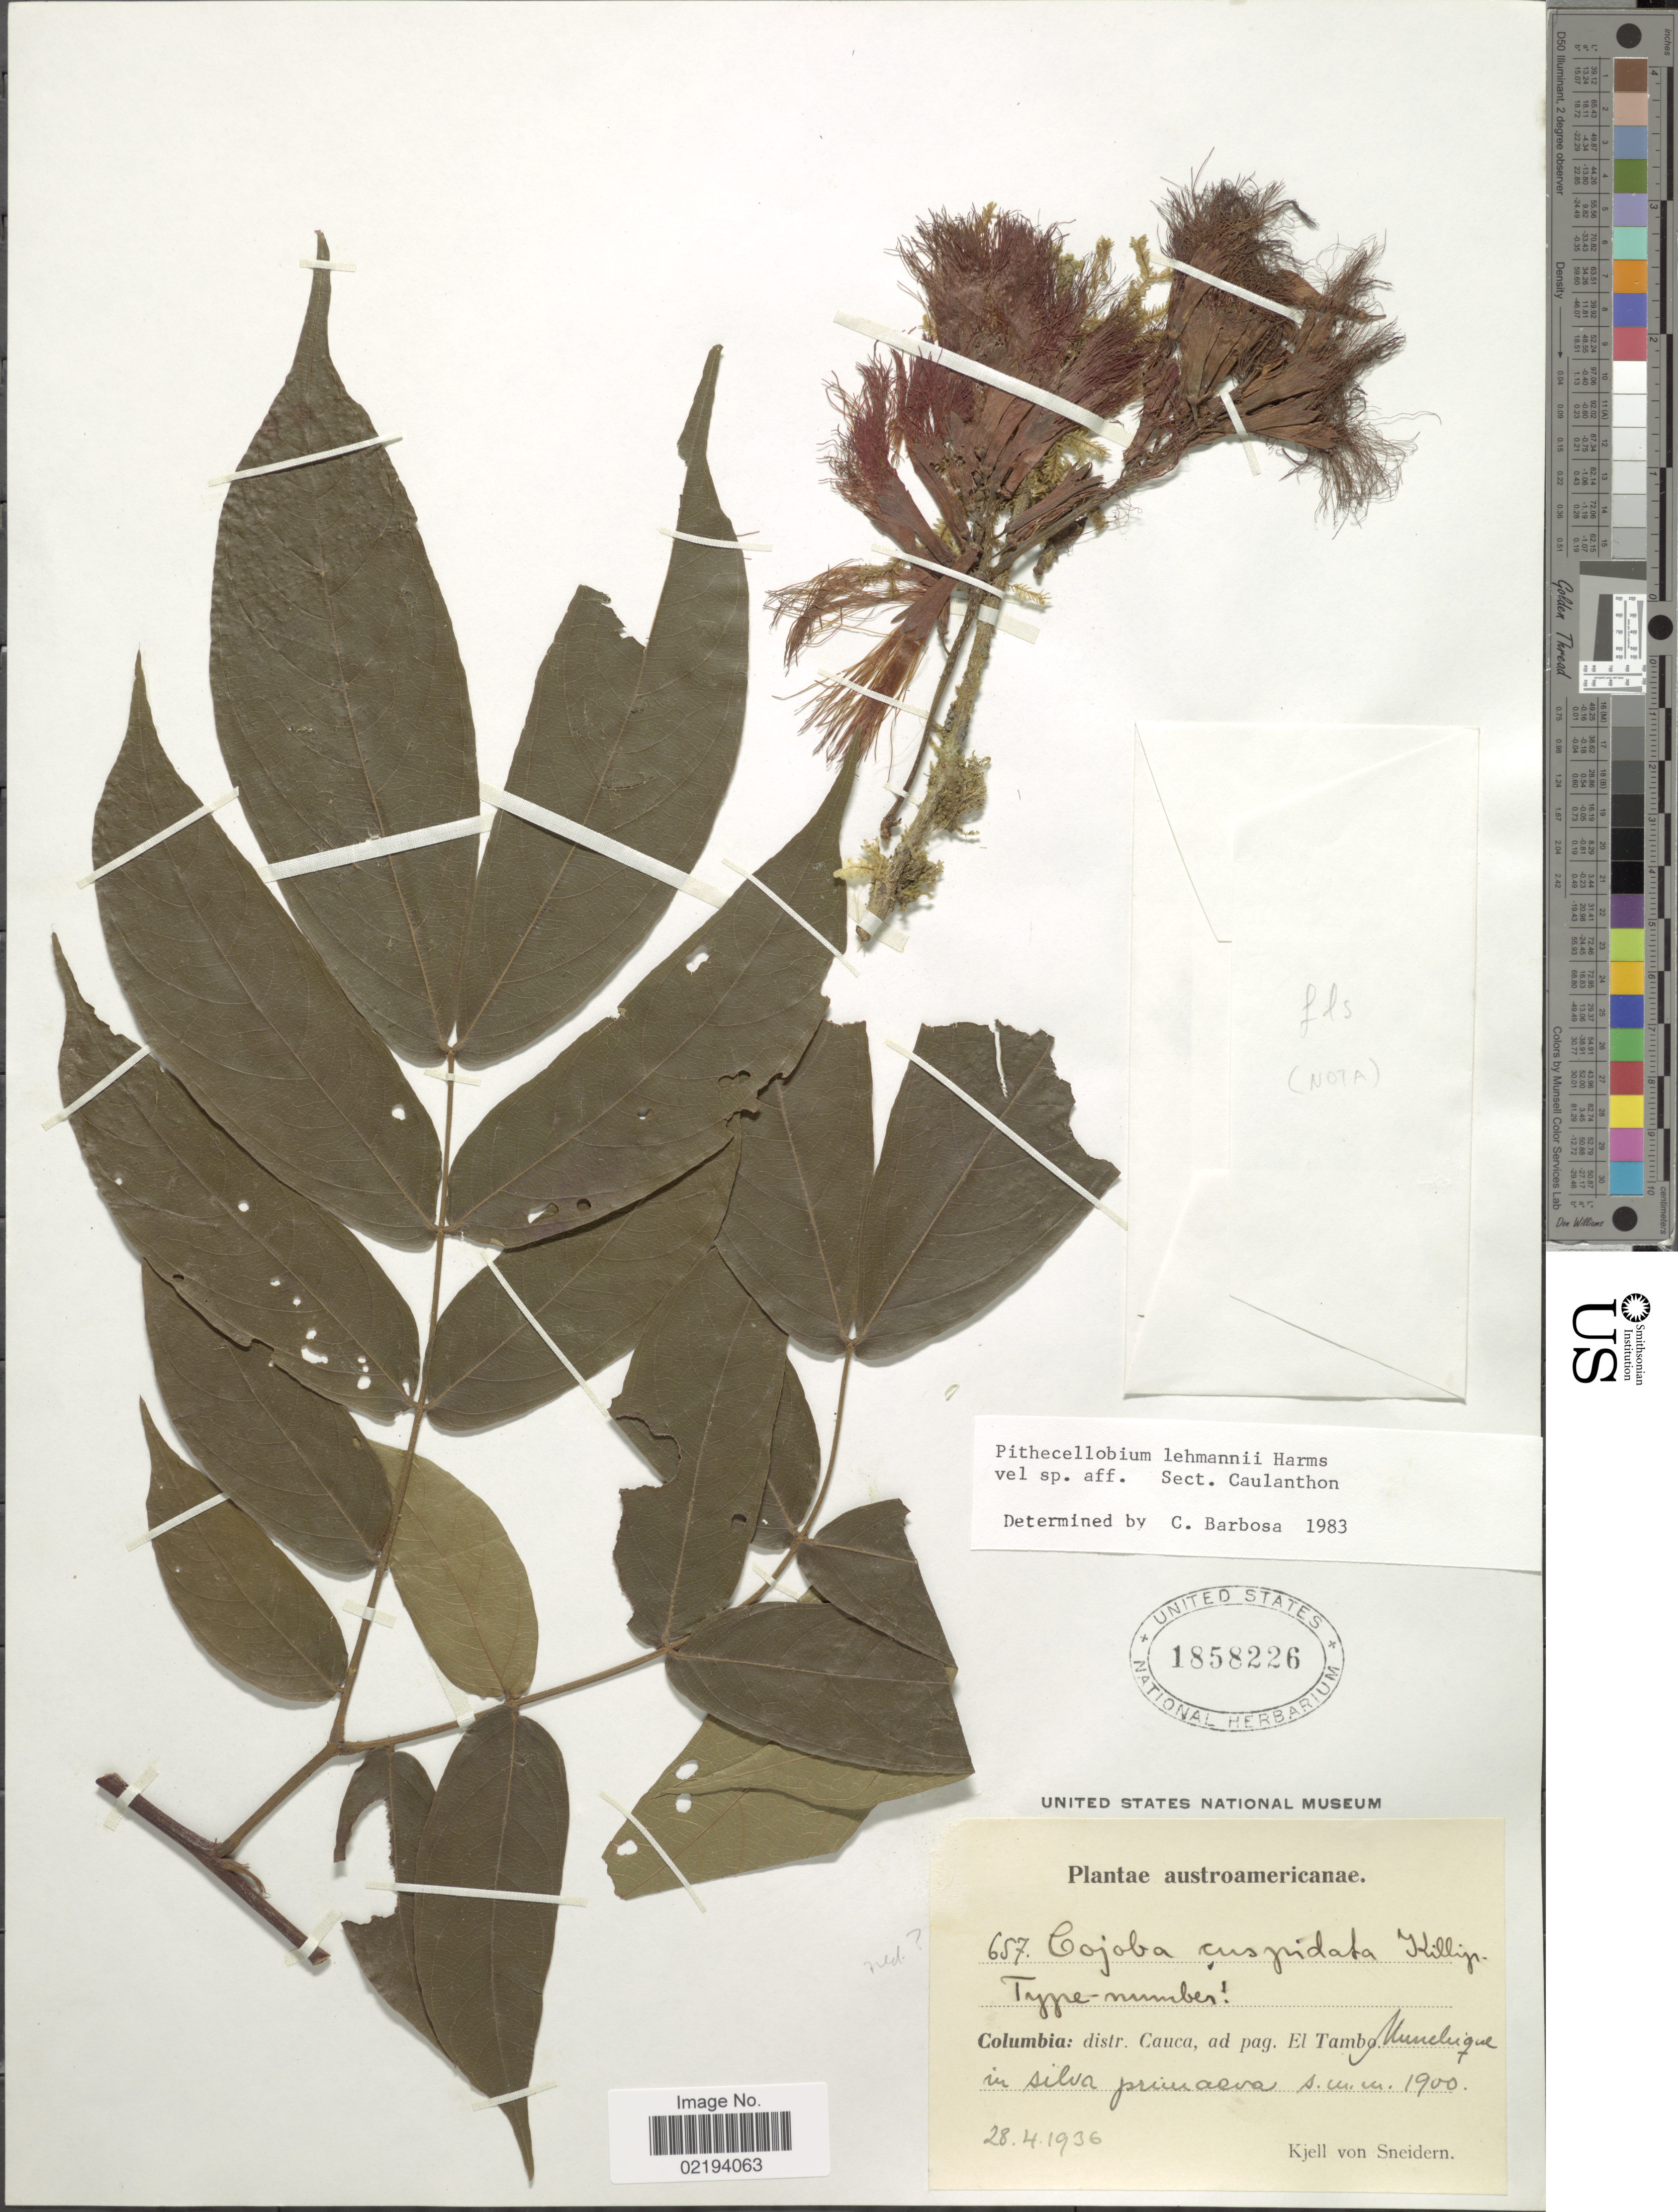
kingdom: Plantae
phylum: Tracheophyta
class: Magnoliopsida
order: Fabales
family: Fabaceae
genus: Zygia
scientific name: Zygia lehmannii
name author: (Harms) Britton & Rose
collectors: K. von Sneidern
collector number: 657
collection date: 1936-04-28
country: Colombia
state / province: Cauca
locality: Distr. cauca, ad pag. El Tambo Nunclique in silva primaeva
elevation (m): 1900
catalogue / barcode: US 1858226